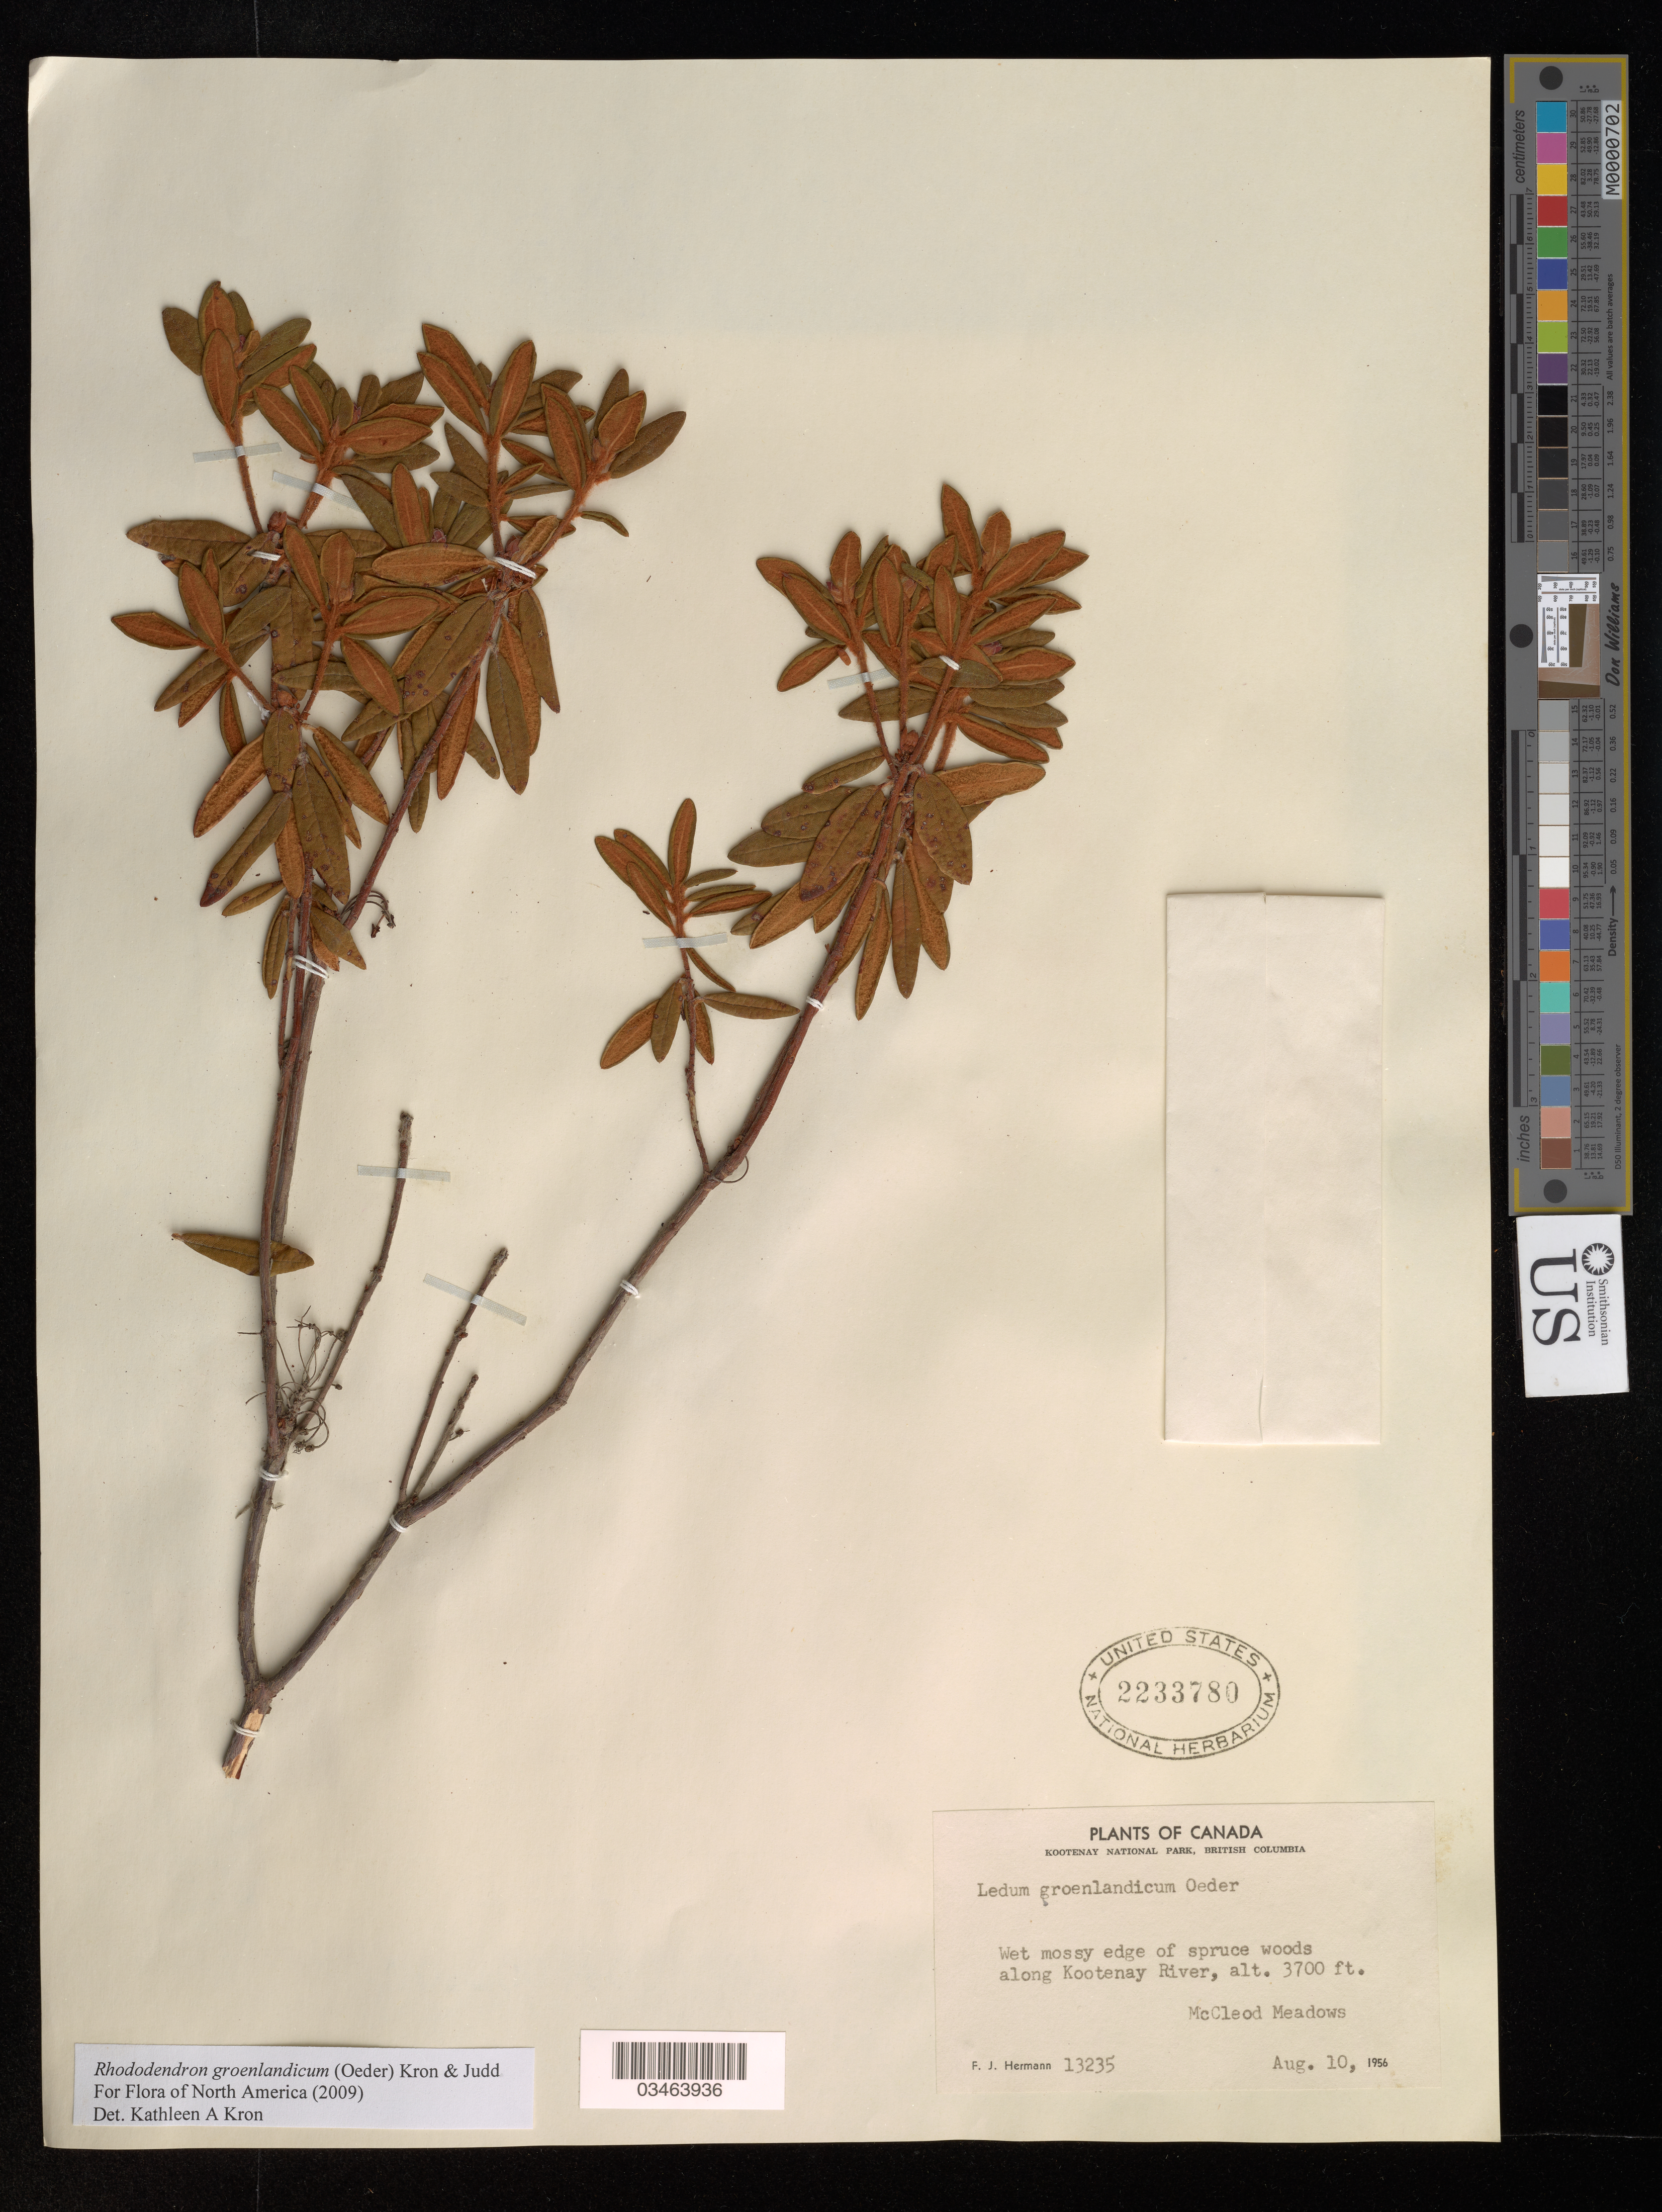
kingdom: Plantae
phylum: Tracheophyta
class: Magnoliopsida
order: Ericales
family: Ericaceae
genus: Rhododendron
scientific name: Rhododendron groenlandicum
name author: (Oeder) Kron & Judd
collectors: F. J. Hermann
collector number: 13235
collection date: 1956-08-10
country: Canada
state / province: British Columbia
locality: Kootenay National Park. Wet mossy edge of spruce woods along Kootenay River. McCleod Meadows.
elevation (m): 1128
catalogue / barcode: US 2233780